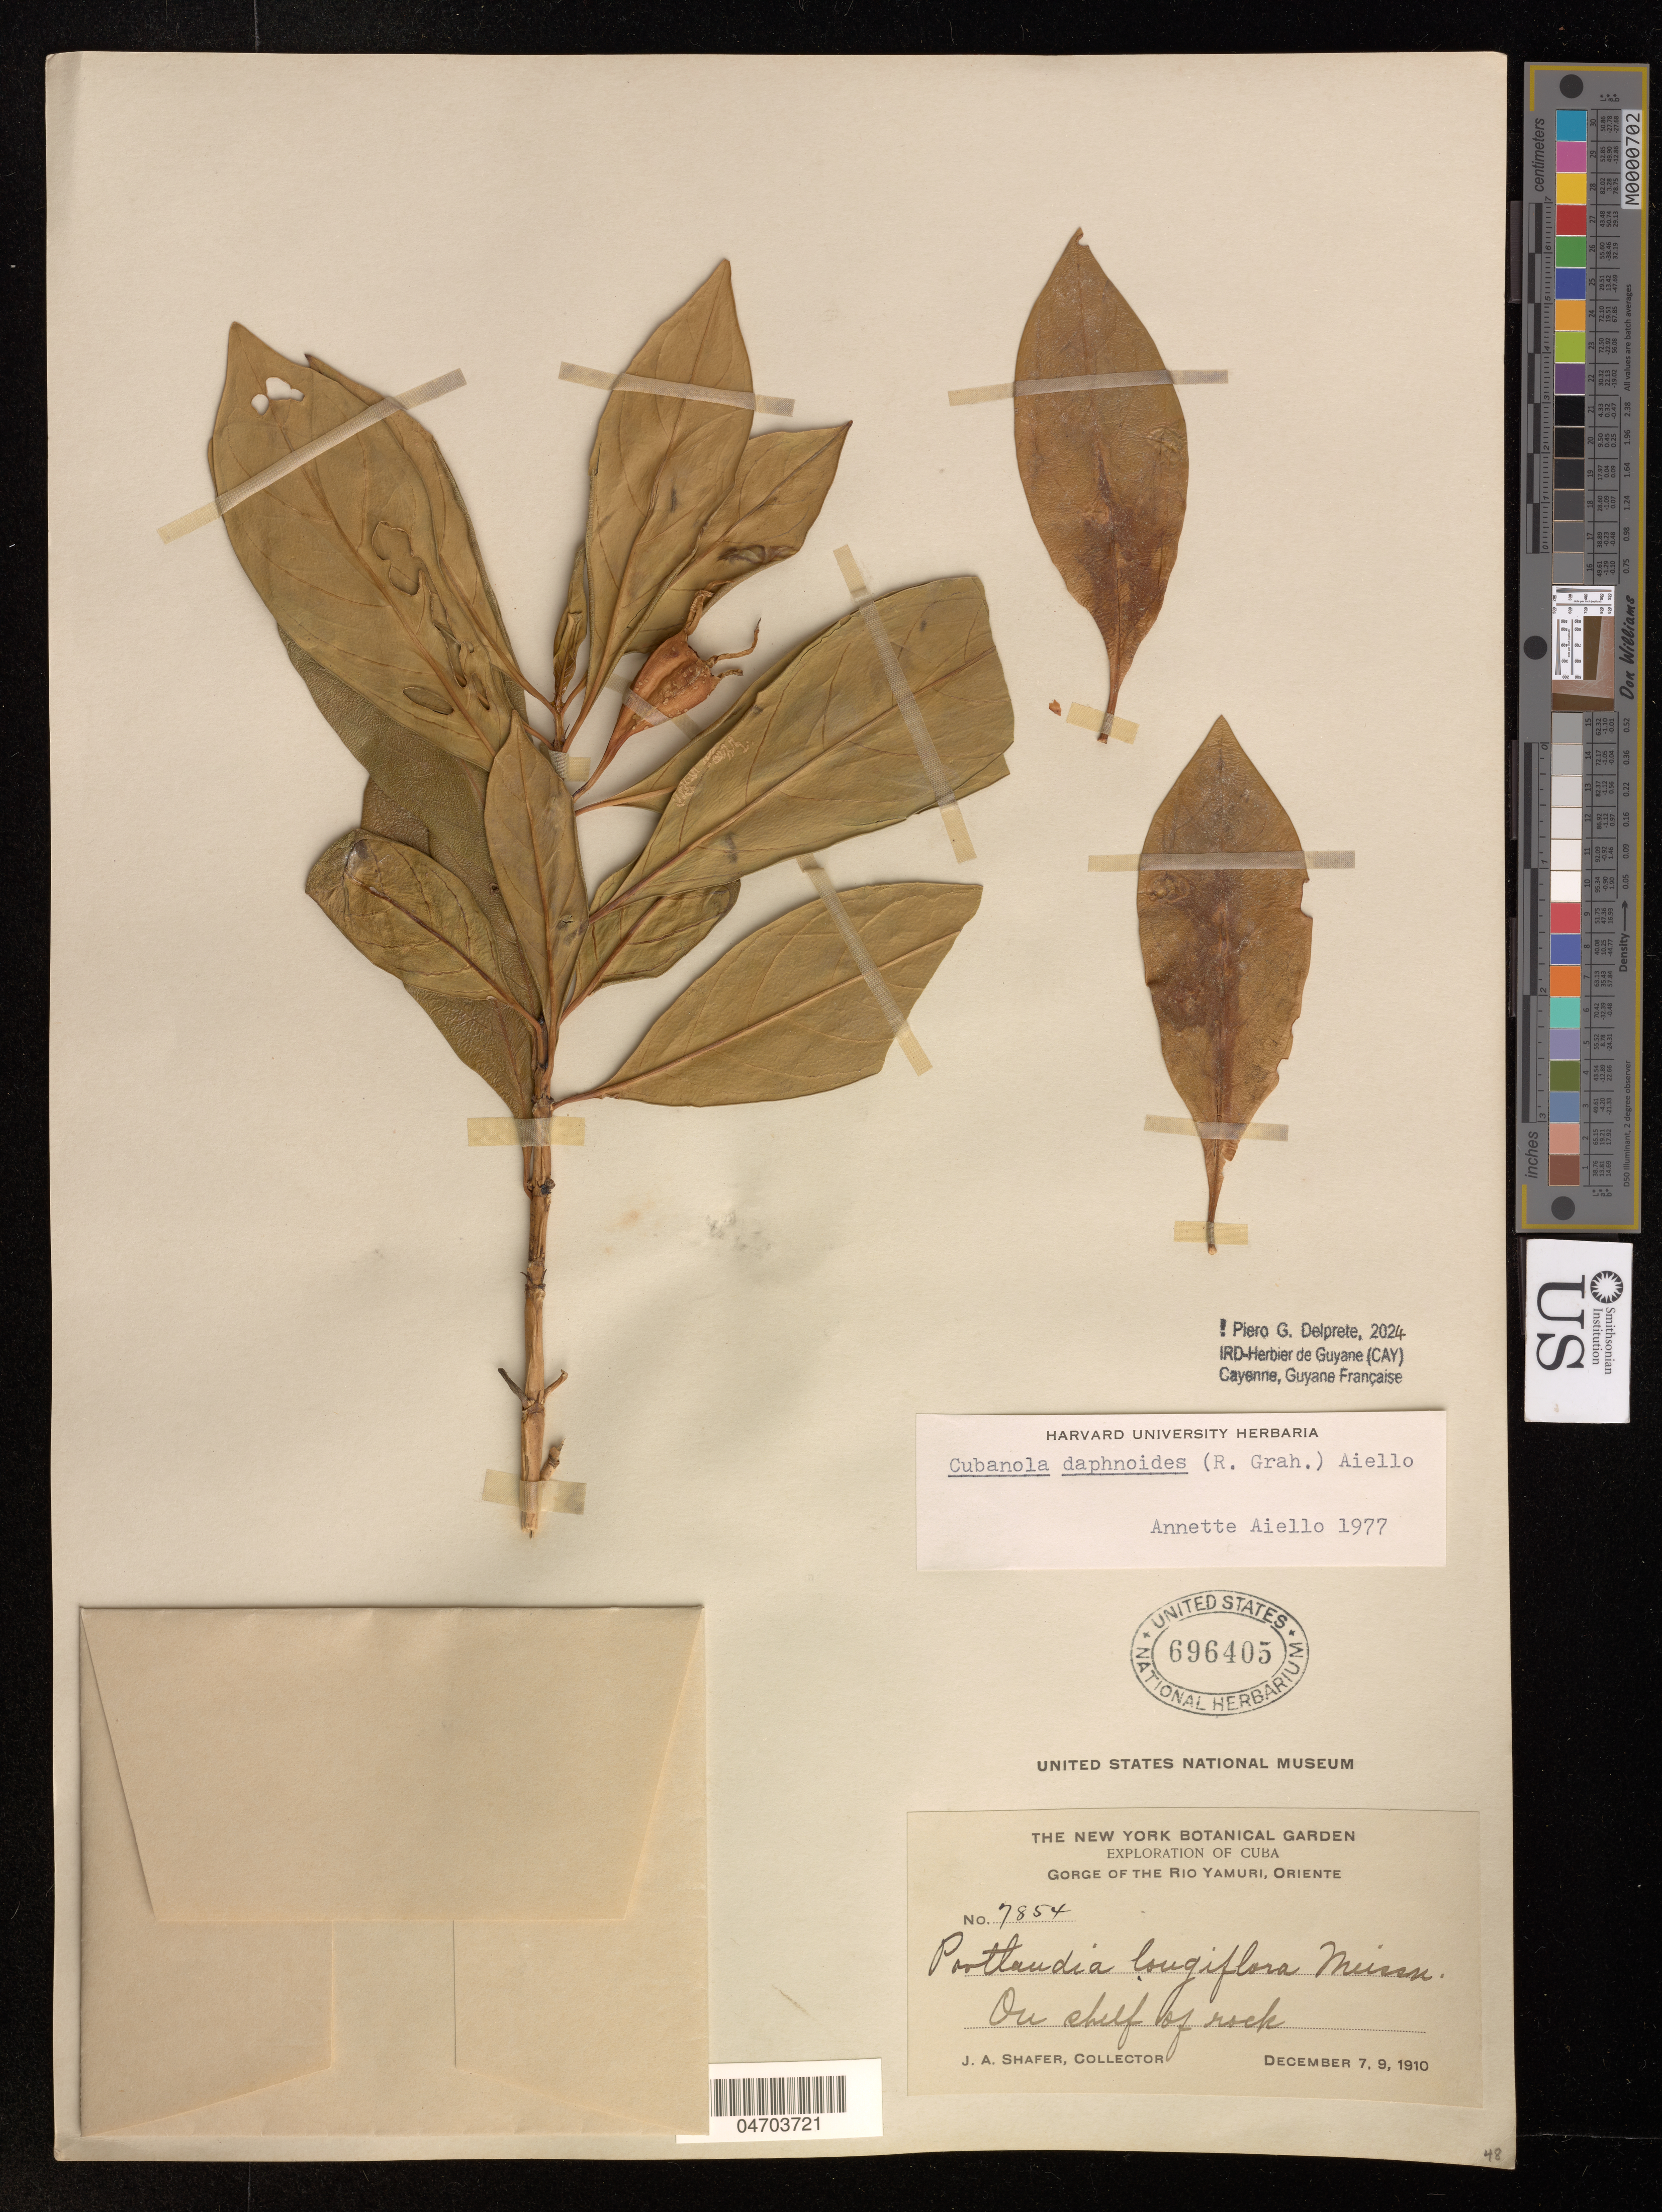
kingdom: Plantae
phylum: Tracheophyta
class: Magnoliopsida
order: Gentianales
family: Rubiaceae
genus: Cubanola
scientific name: Cubanola daphnoides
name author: (Graham) Aiello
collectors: J. A. Shafer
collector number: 7854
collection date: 1910-12-07/1910-12-09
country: Cuba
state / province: Oriente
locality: Gorge of the Rio Yamuri.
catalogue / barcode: US 696405